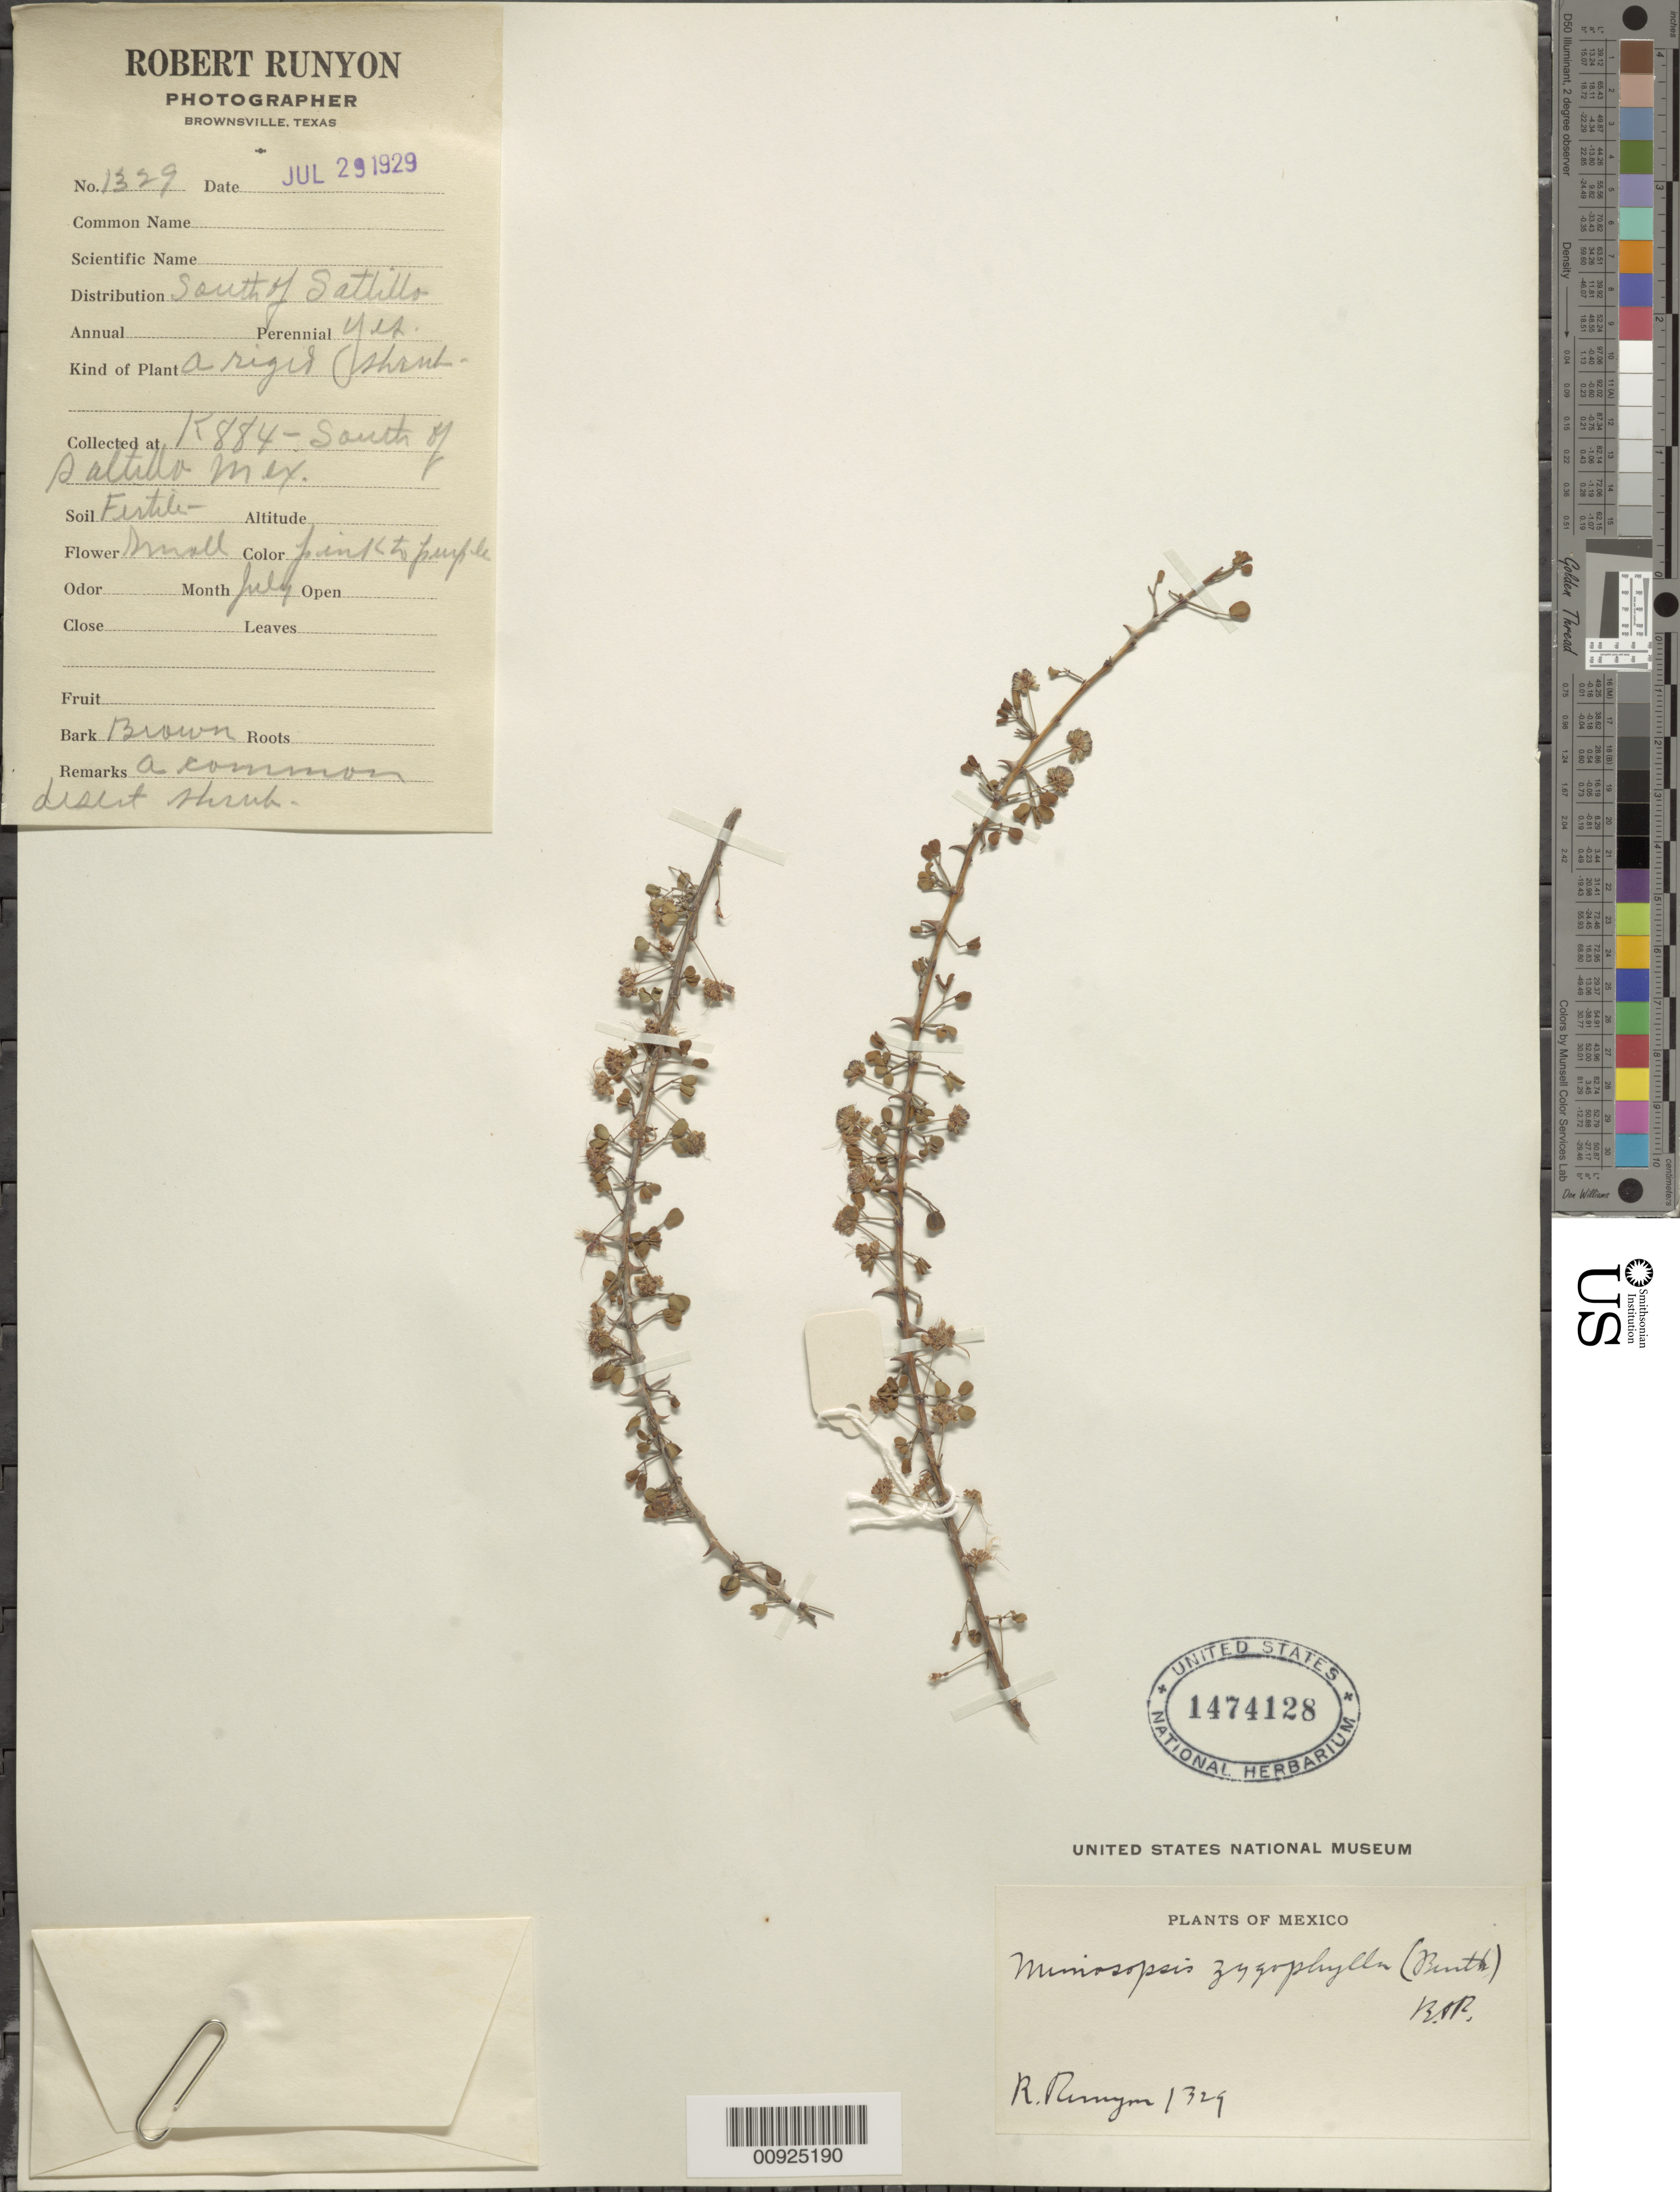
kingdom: Plantae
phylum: Tracheophyta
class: Magnoliopsida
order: Fabales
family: Fabaceae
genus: Mimosa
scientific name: Mimosa zygophylla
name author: Benth.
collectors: R. Runyon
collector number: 1329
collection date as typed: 29 Jul 1929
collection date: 1929-07-29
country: Mexico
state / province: Coahuila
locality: K. 884 - South of Saltillo.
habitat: Soil fertile.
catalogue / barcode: US 1474128